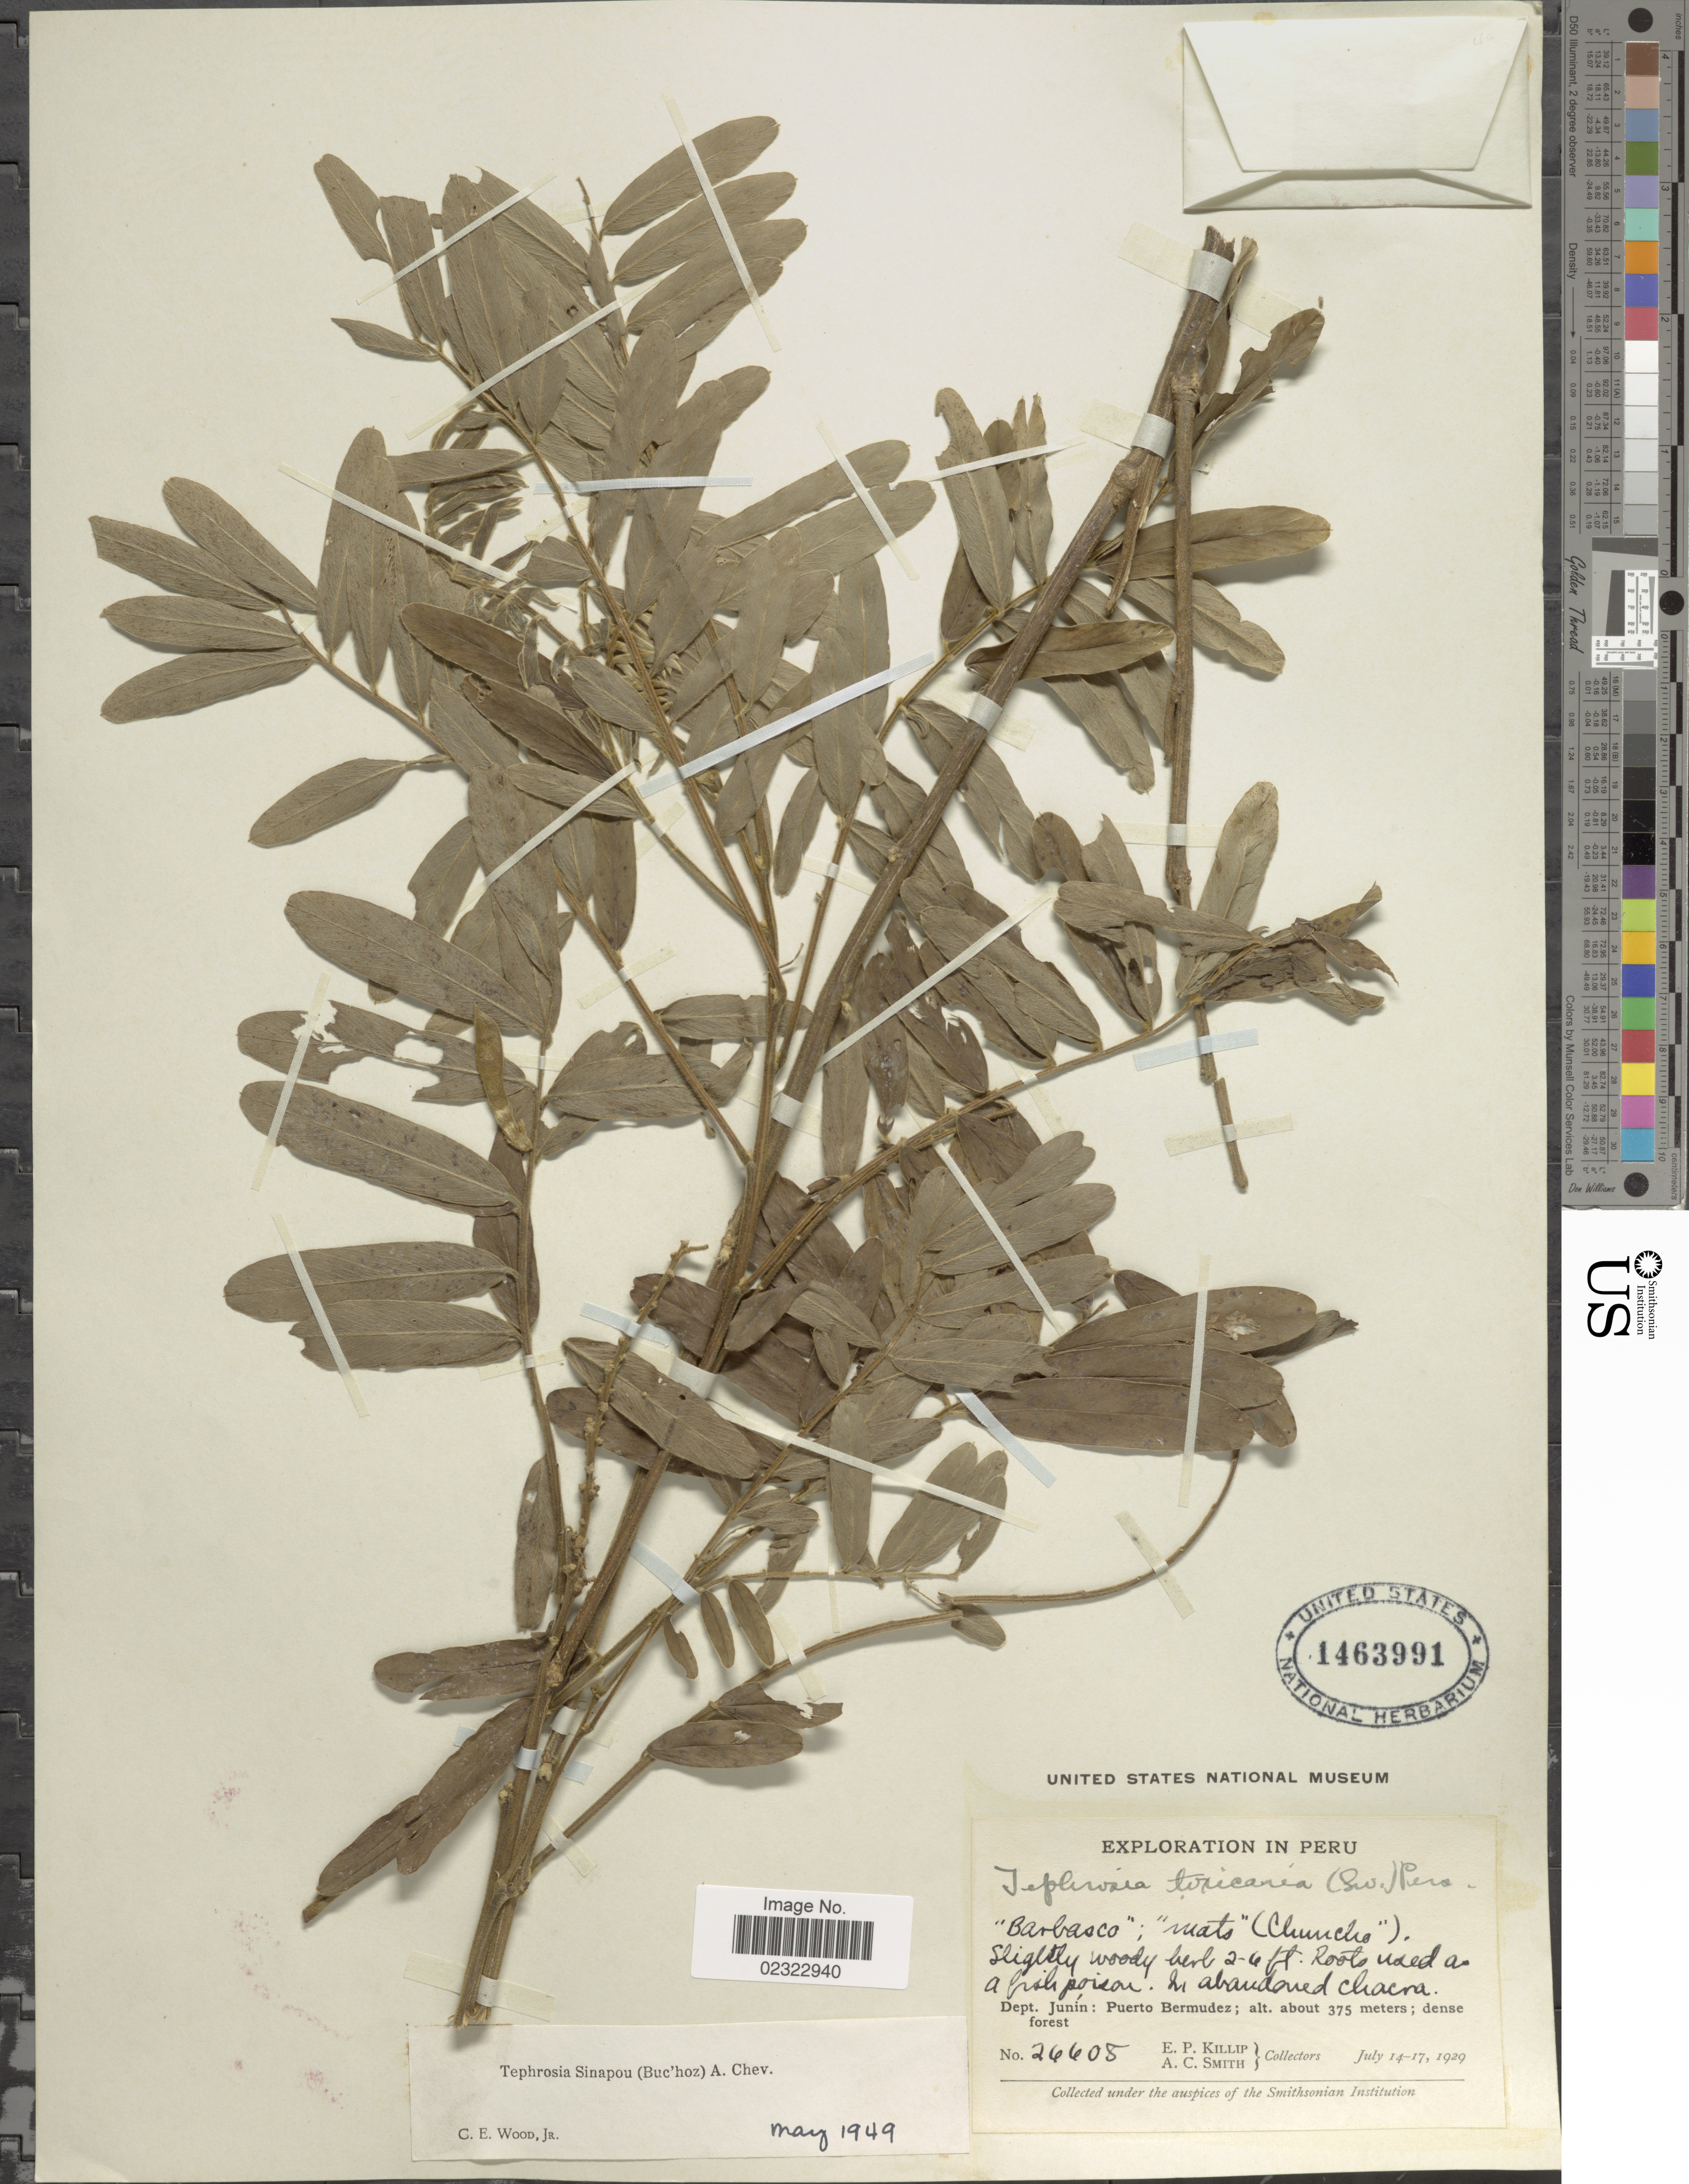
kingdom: Plantae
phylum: Tracheophyta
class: Magnoliopsida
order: Fabales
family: Fabaceae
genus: Tephrosia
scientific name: Tephrosia sinapou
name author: (Buc'hoz) A. Chev.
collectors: E. P. Killip & A. C. Smith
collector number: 26608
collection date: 1929-07-14/1929-07-17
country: Peru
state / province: Junín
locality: Dept. Junin: Puerto Bermudez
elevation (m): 375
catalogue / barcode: US 1463991